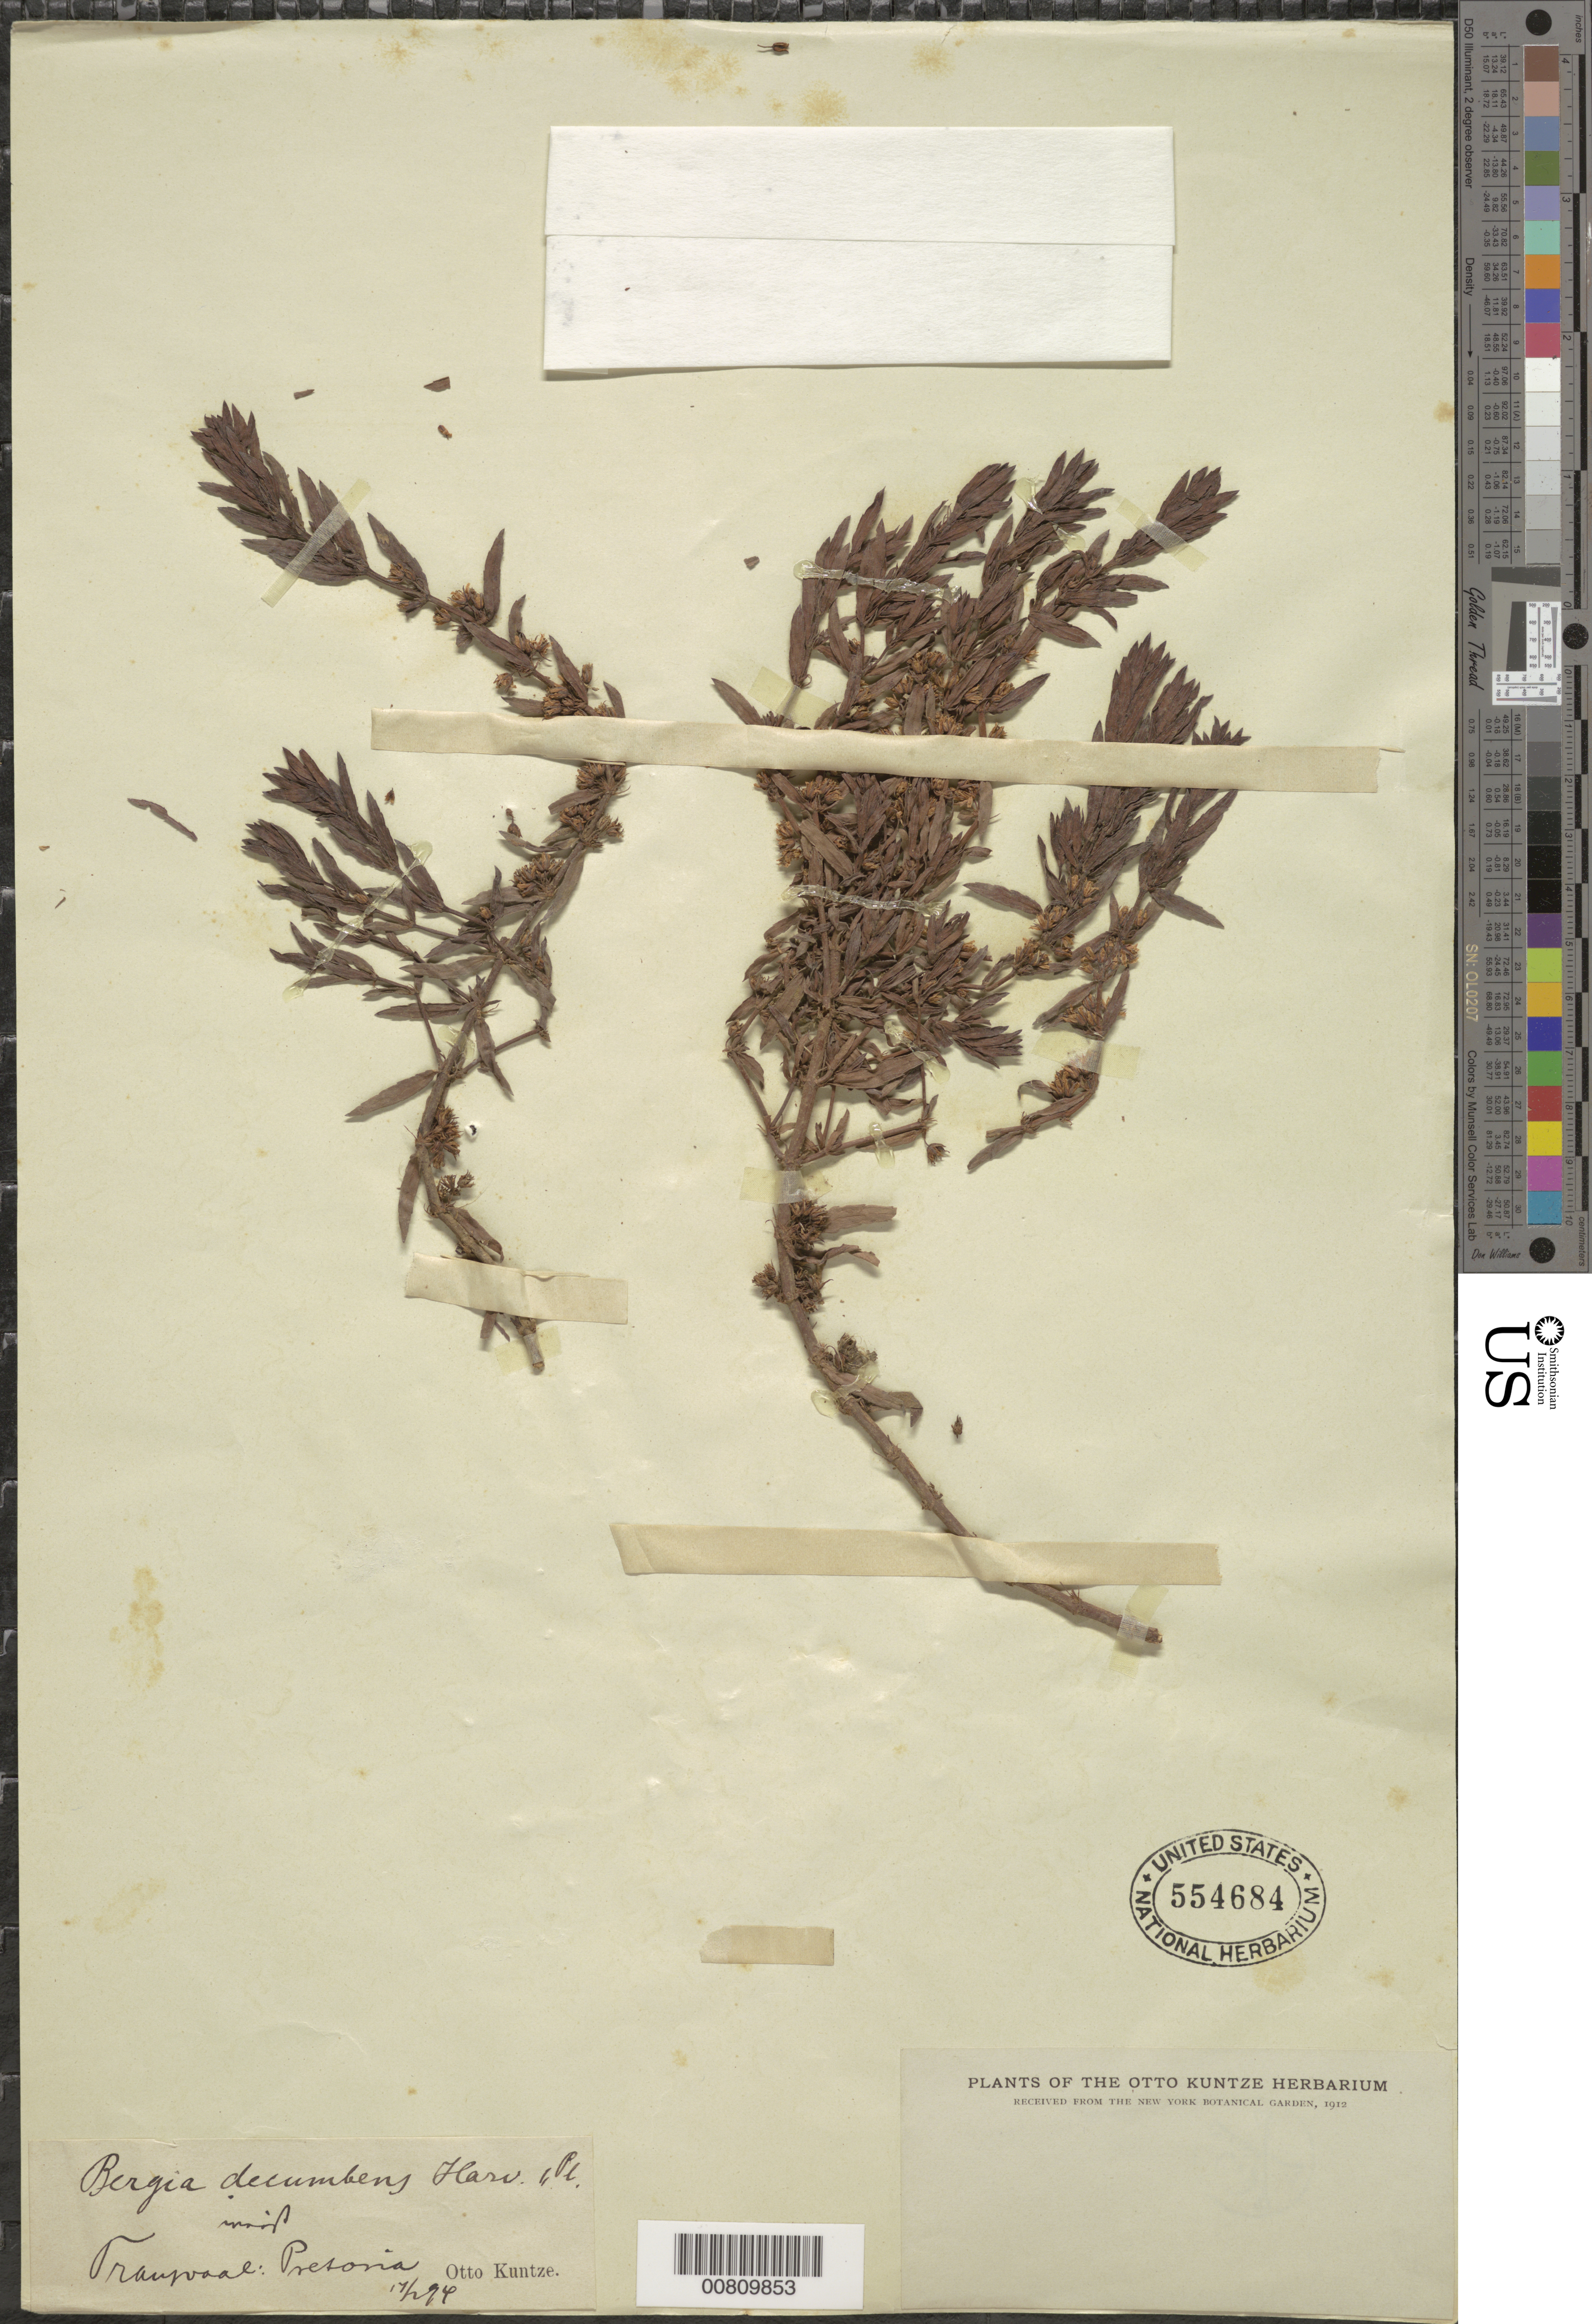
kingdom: Plantae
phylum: Tracheophyta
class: Magnoliopsida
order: Malpighiales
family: Elatinaceae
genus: Bergia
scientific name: Bergia decumbens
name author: Planch. ex Harv.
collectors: C.E.O. Kuntze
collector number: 17/294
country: South Africa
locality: Transvaal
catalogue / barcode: US 554684